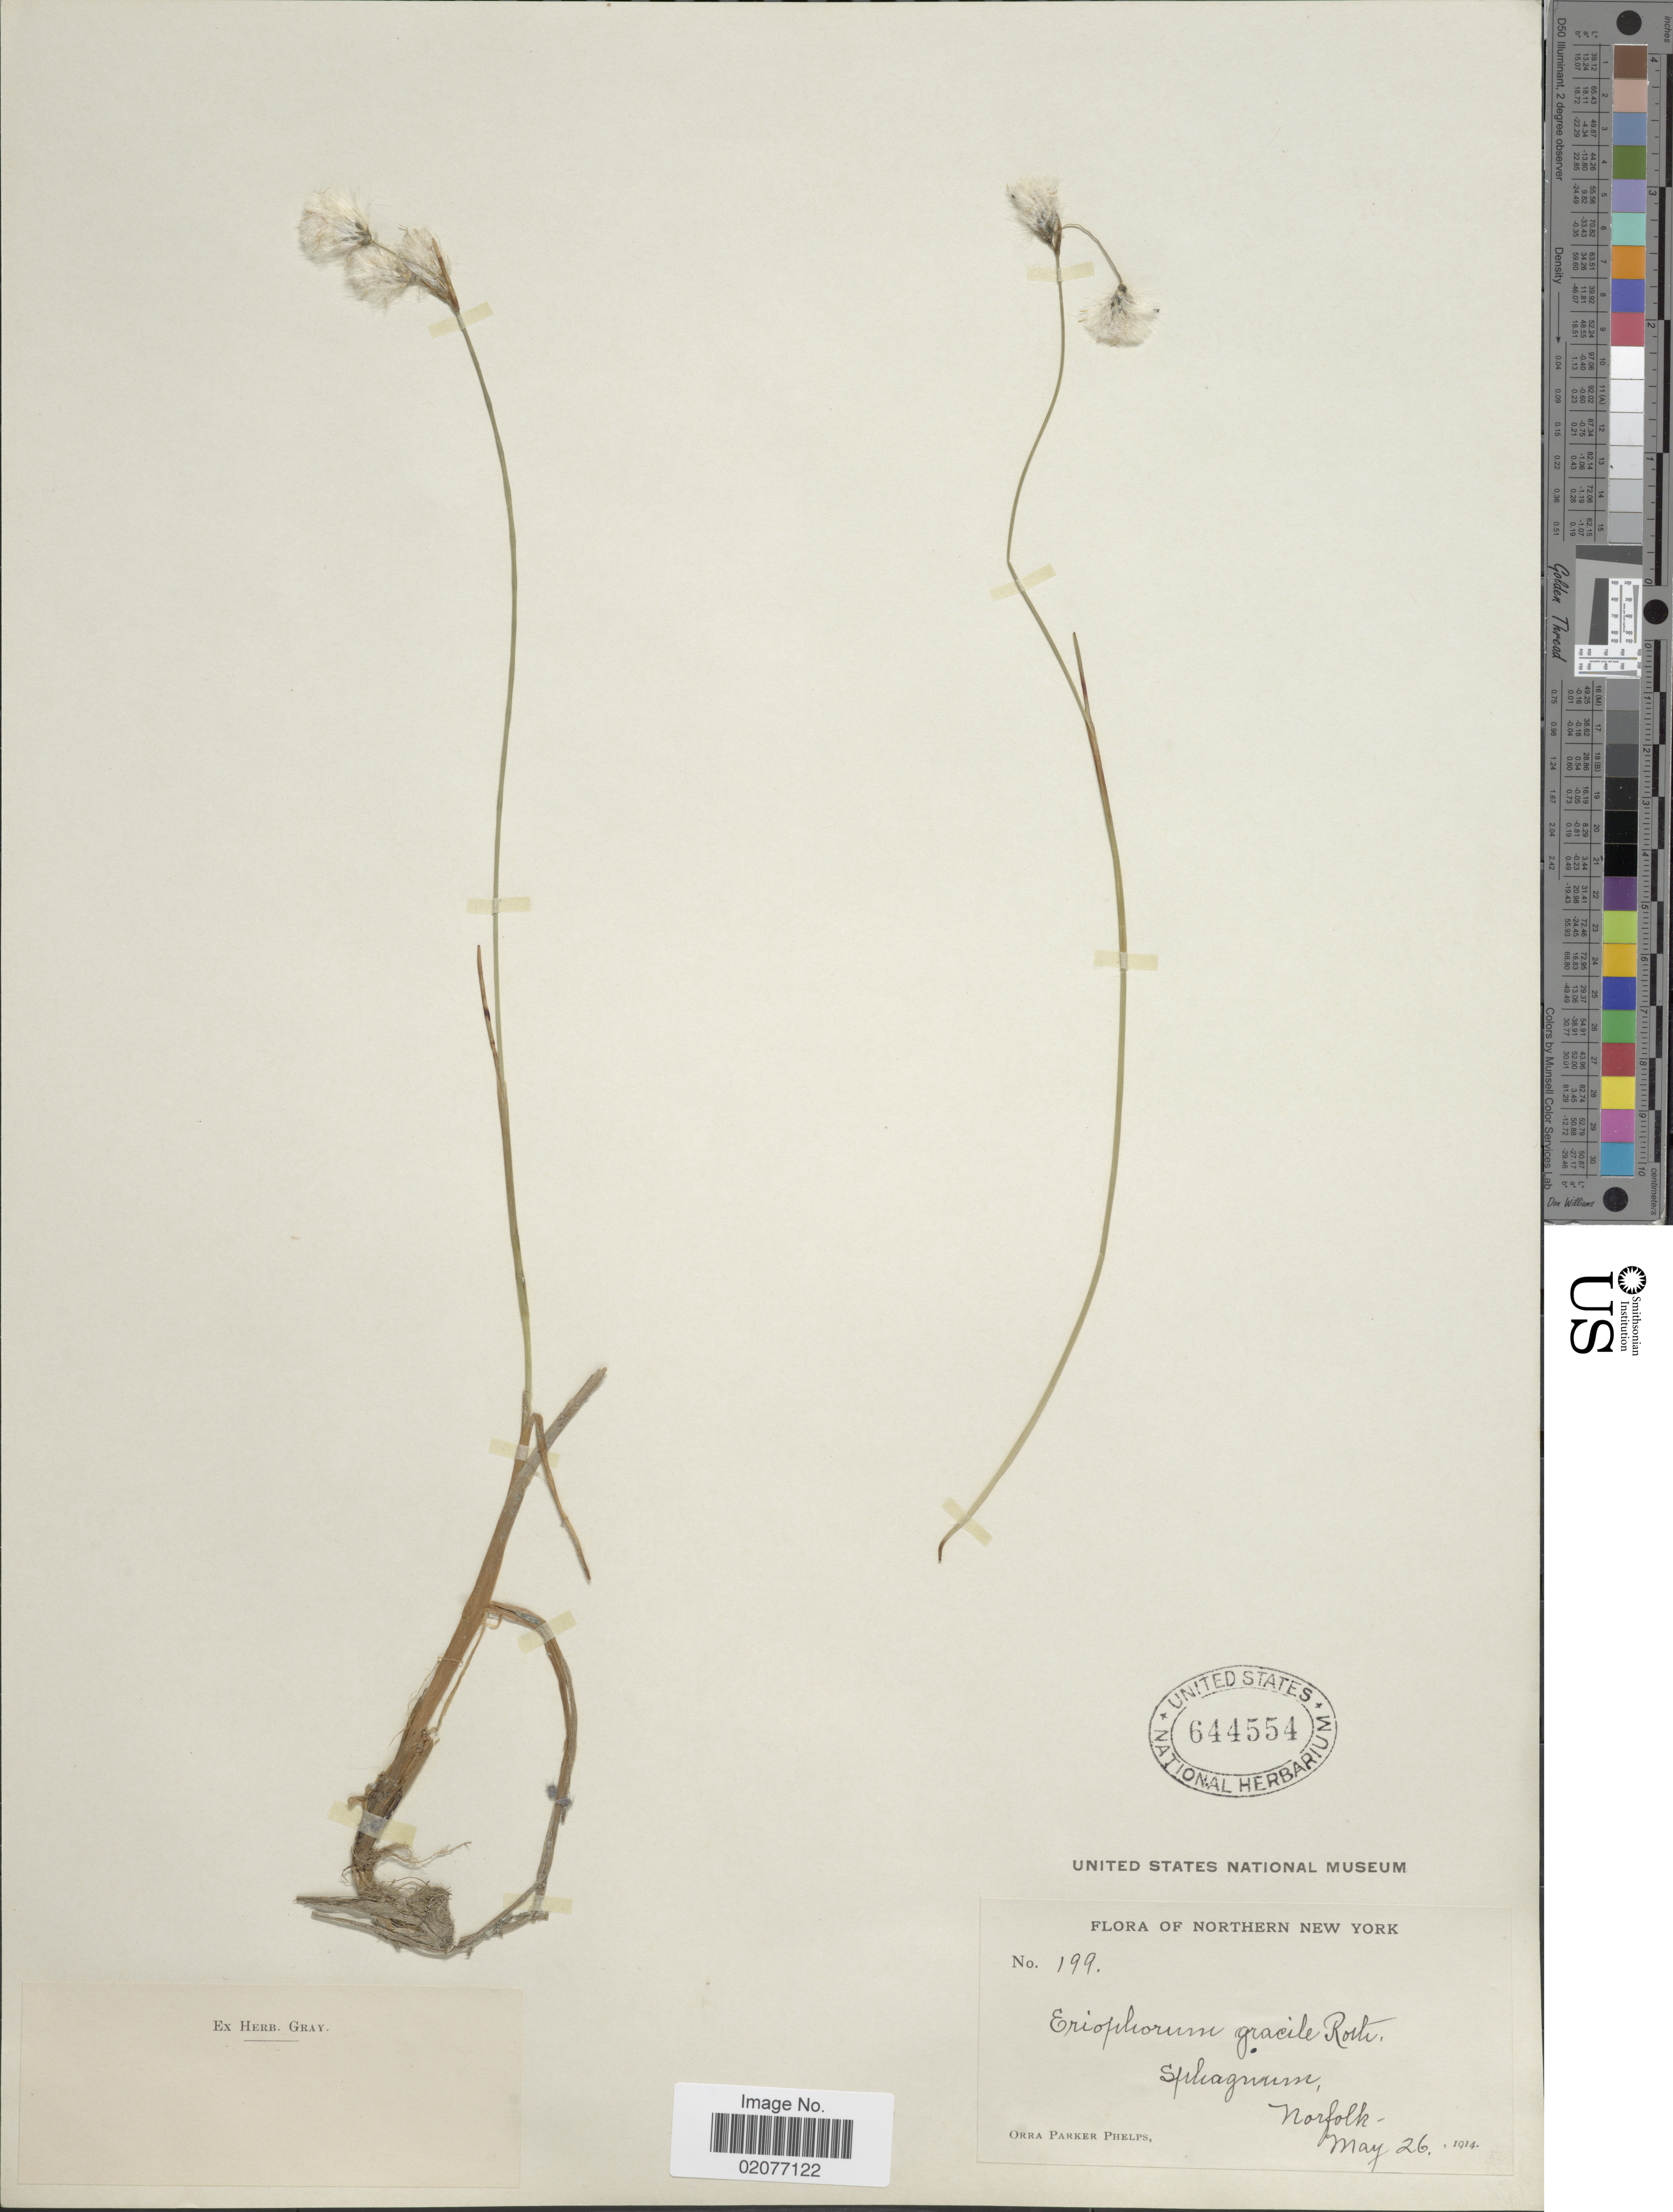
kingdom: Plantae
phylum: Tracheophyta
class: Liliopsida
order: Poales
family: Cyperaceae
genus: Eriophorum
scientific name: Eriophorum gracile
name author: W.D.J. Koch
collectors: O. P. Phelps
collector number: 199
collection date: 1914-05-26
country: United States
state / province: New York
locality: Northern New York, Sphagnum, Norfolk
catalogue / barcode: US 644554